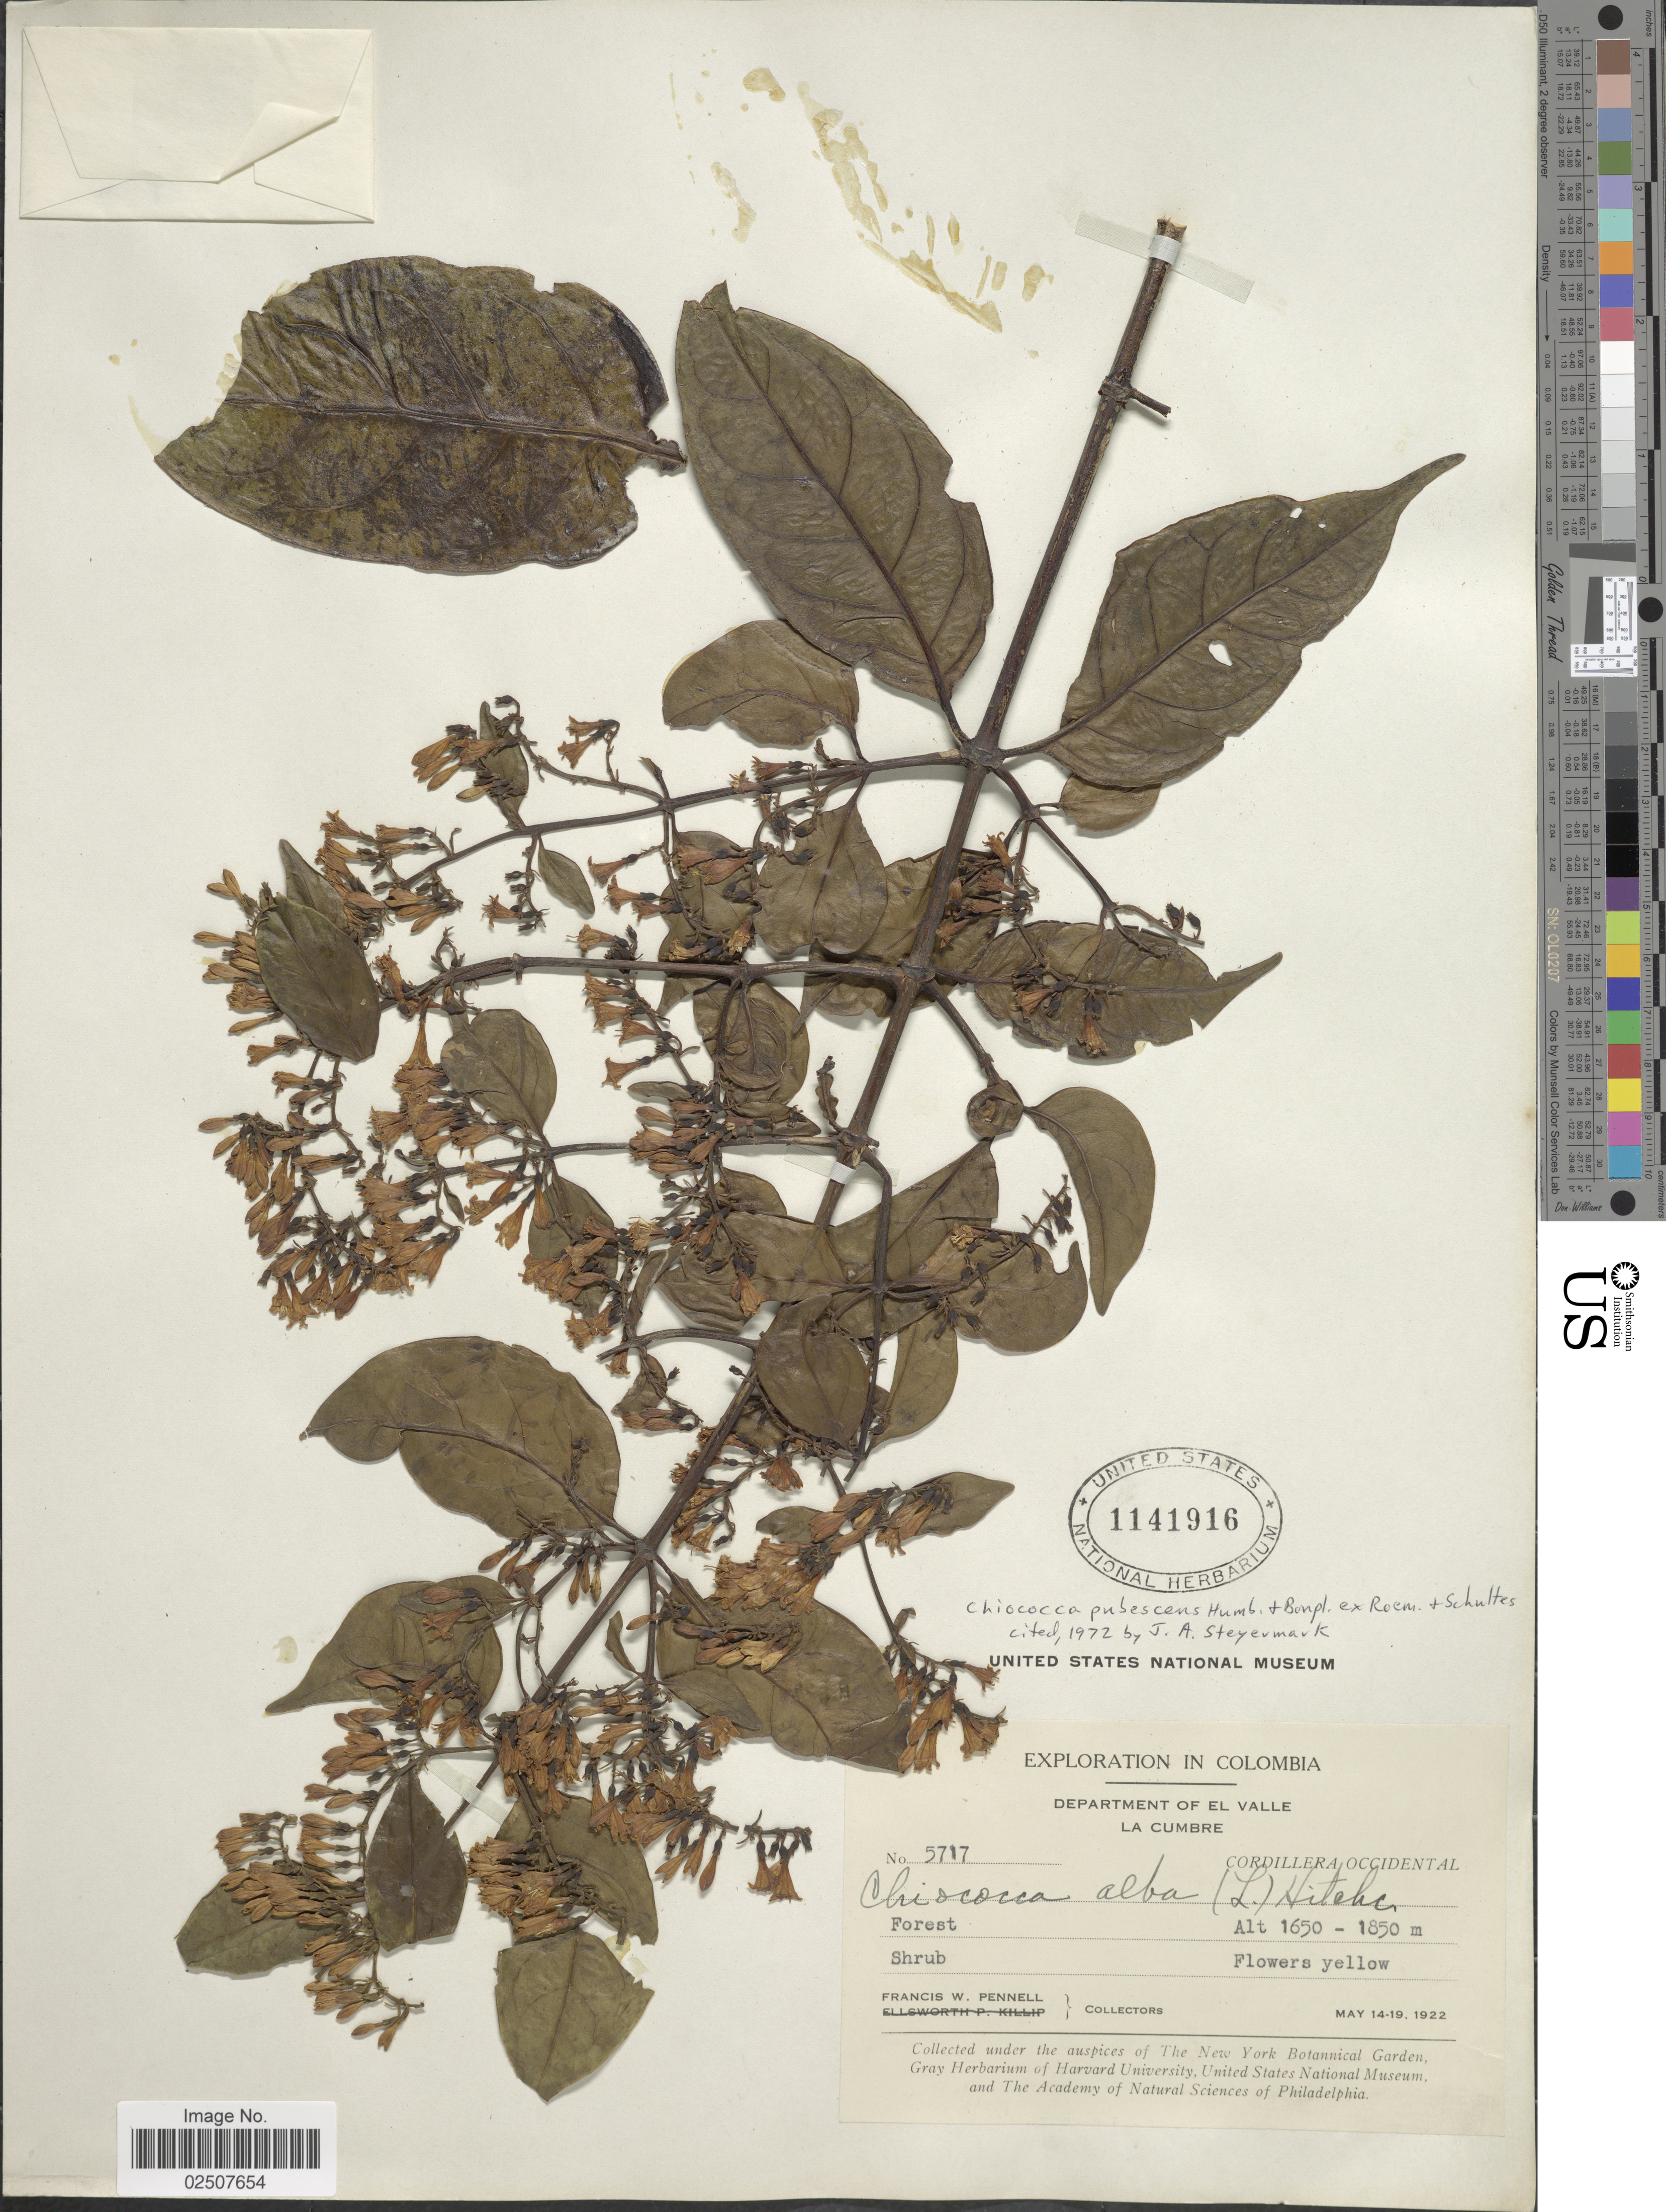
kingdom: Plantae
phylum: Tracheophyta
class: Magnoliopsida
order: Gentianales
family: Rubiaceae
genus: Chiococca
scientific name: Chiococca pubescens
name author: Humb. & Bonpl. ex Roem. & Schult.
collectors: F. W. Pennell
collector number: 5717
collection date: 1922-05-14/1922-05-19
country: Colombia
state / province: Valle del Cauca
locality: Department of El Valle, La Cumbre, Cordillera Occidental, Forest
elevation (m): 1650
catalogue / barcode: US 1141916